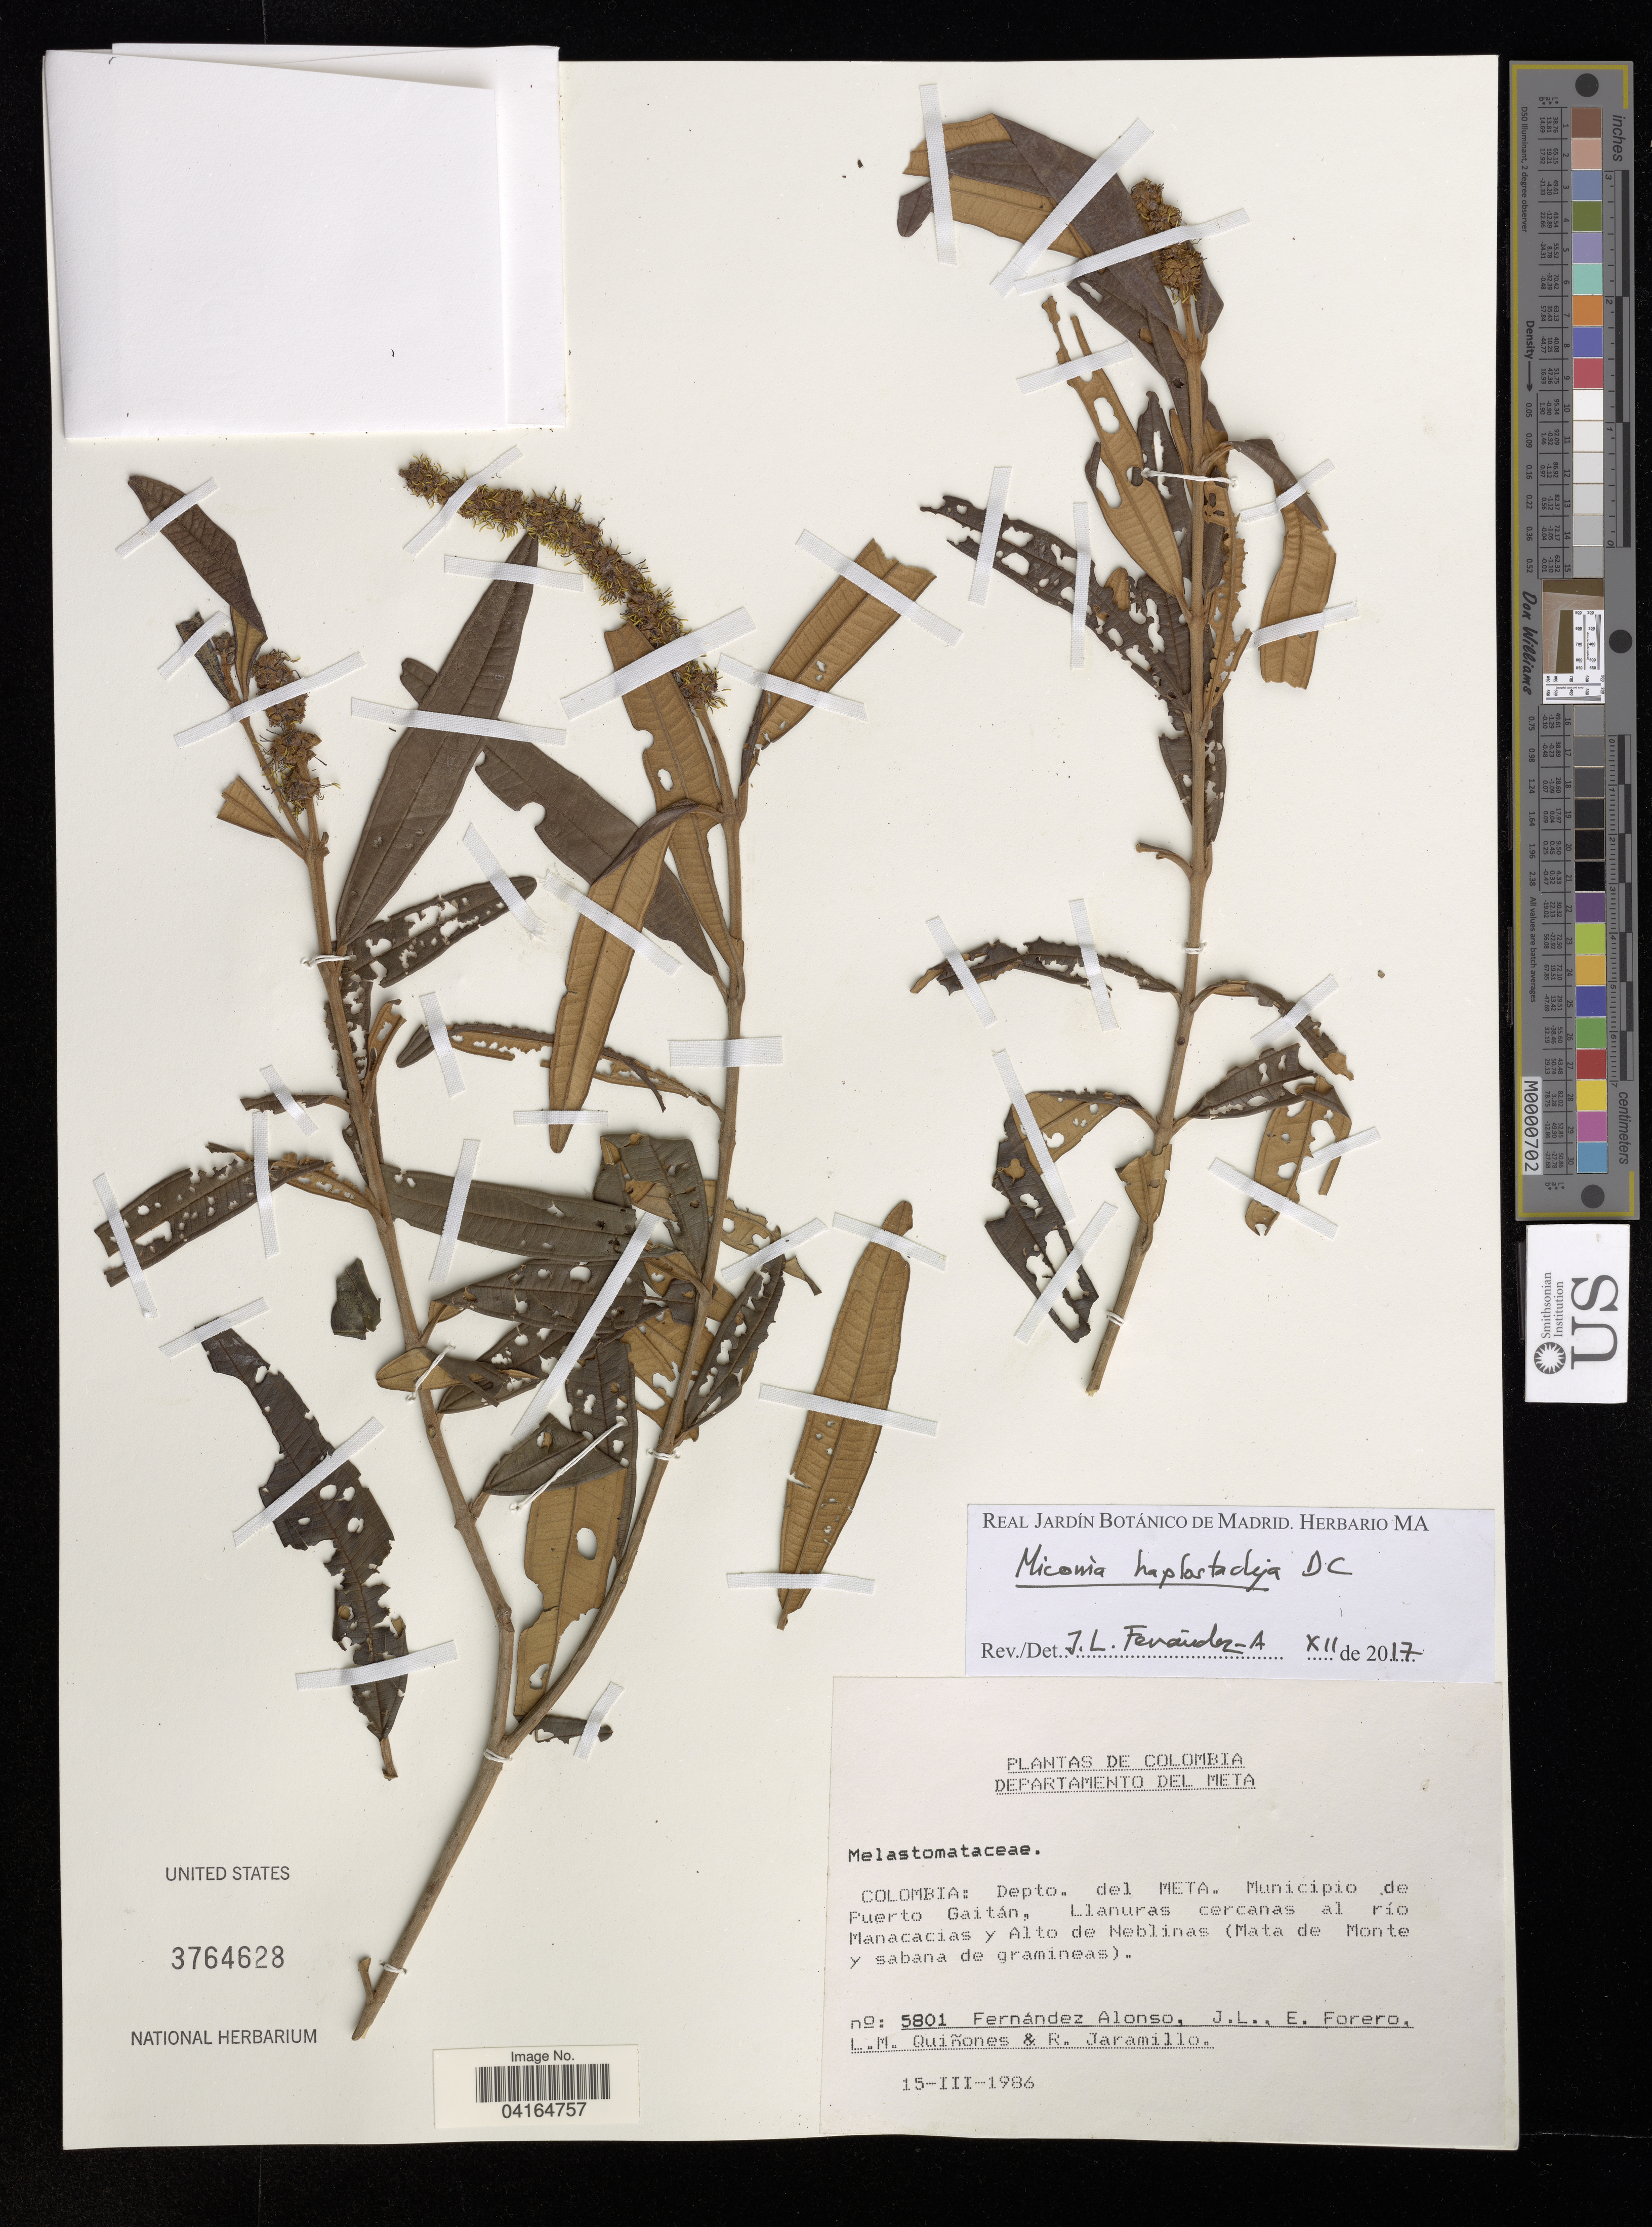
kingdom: Plantae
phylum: Tracheophyta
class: Magnoliopsida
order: Myrtales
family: Melastomataceae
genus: Miconia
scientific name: Miconia haplostachya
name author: K. Müller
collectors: J. Fernádez Alonso, E. Forero, L. Quiñones & R. Jaramillo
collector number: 5801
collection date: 1986-03-15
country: Colombia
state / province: Meta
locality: Depto. del Meta. Municipio de Puerto Gaitán. Llanuras cercanas al río Manacacias y Alto de Neblinas.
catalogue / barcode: US 3764628